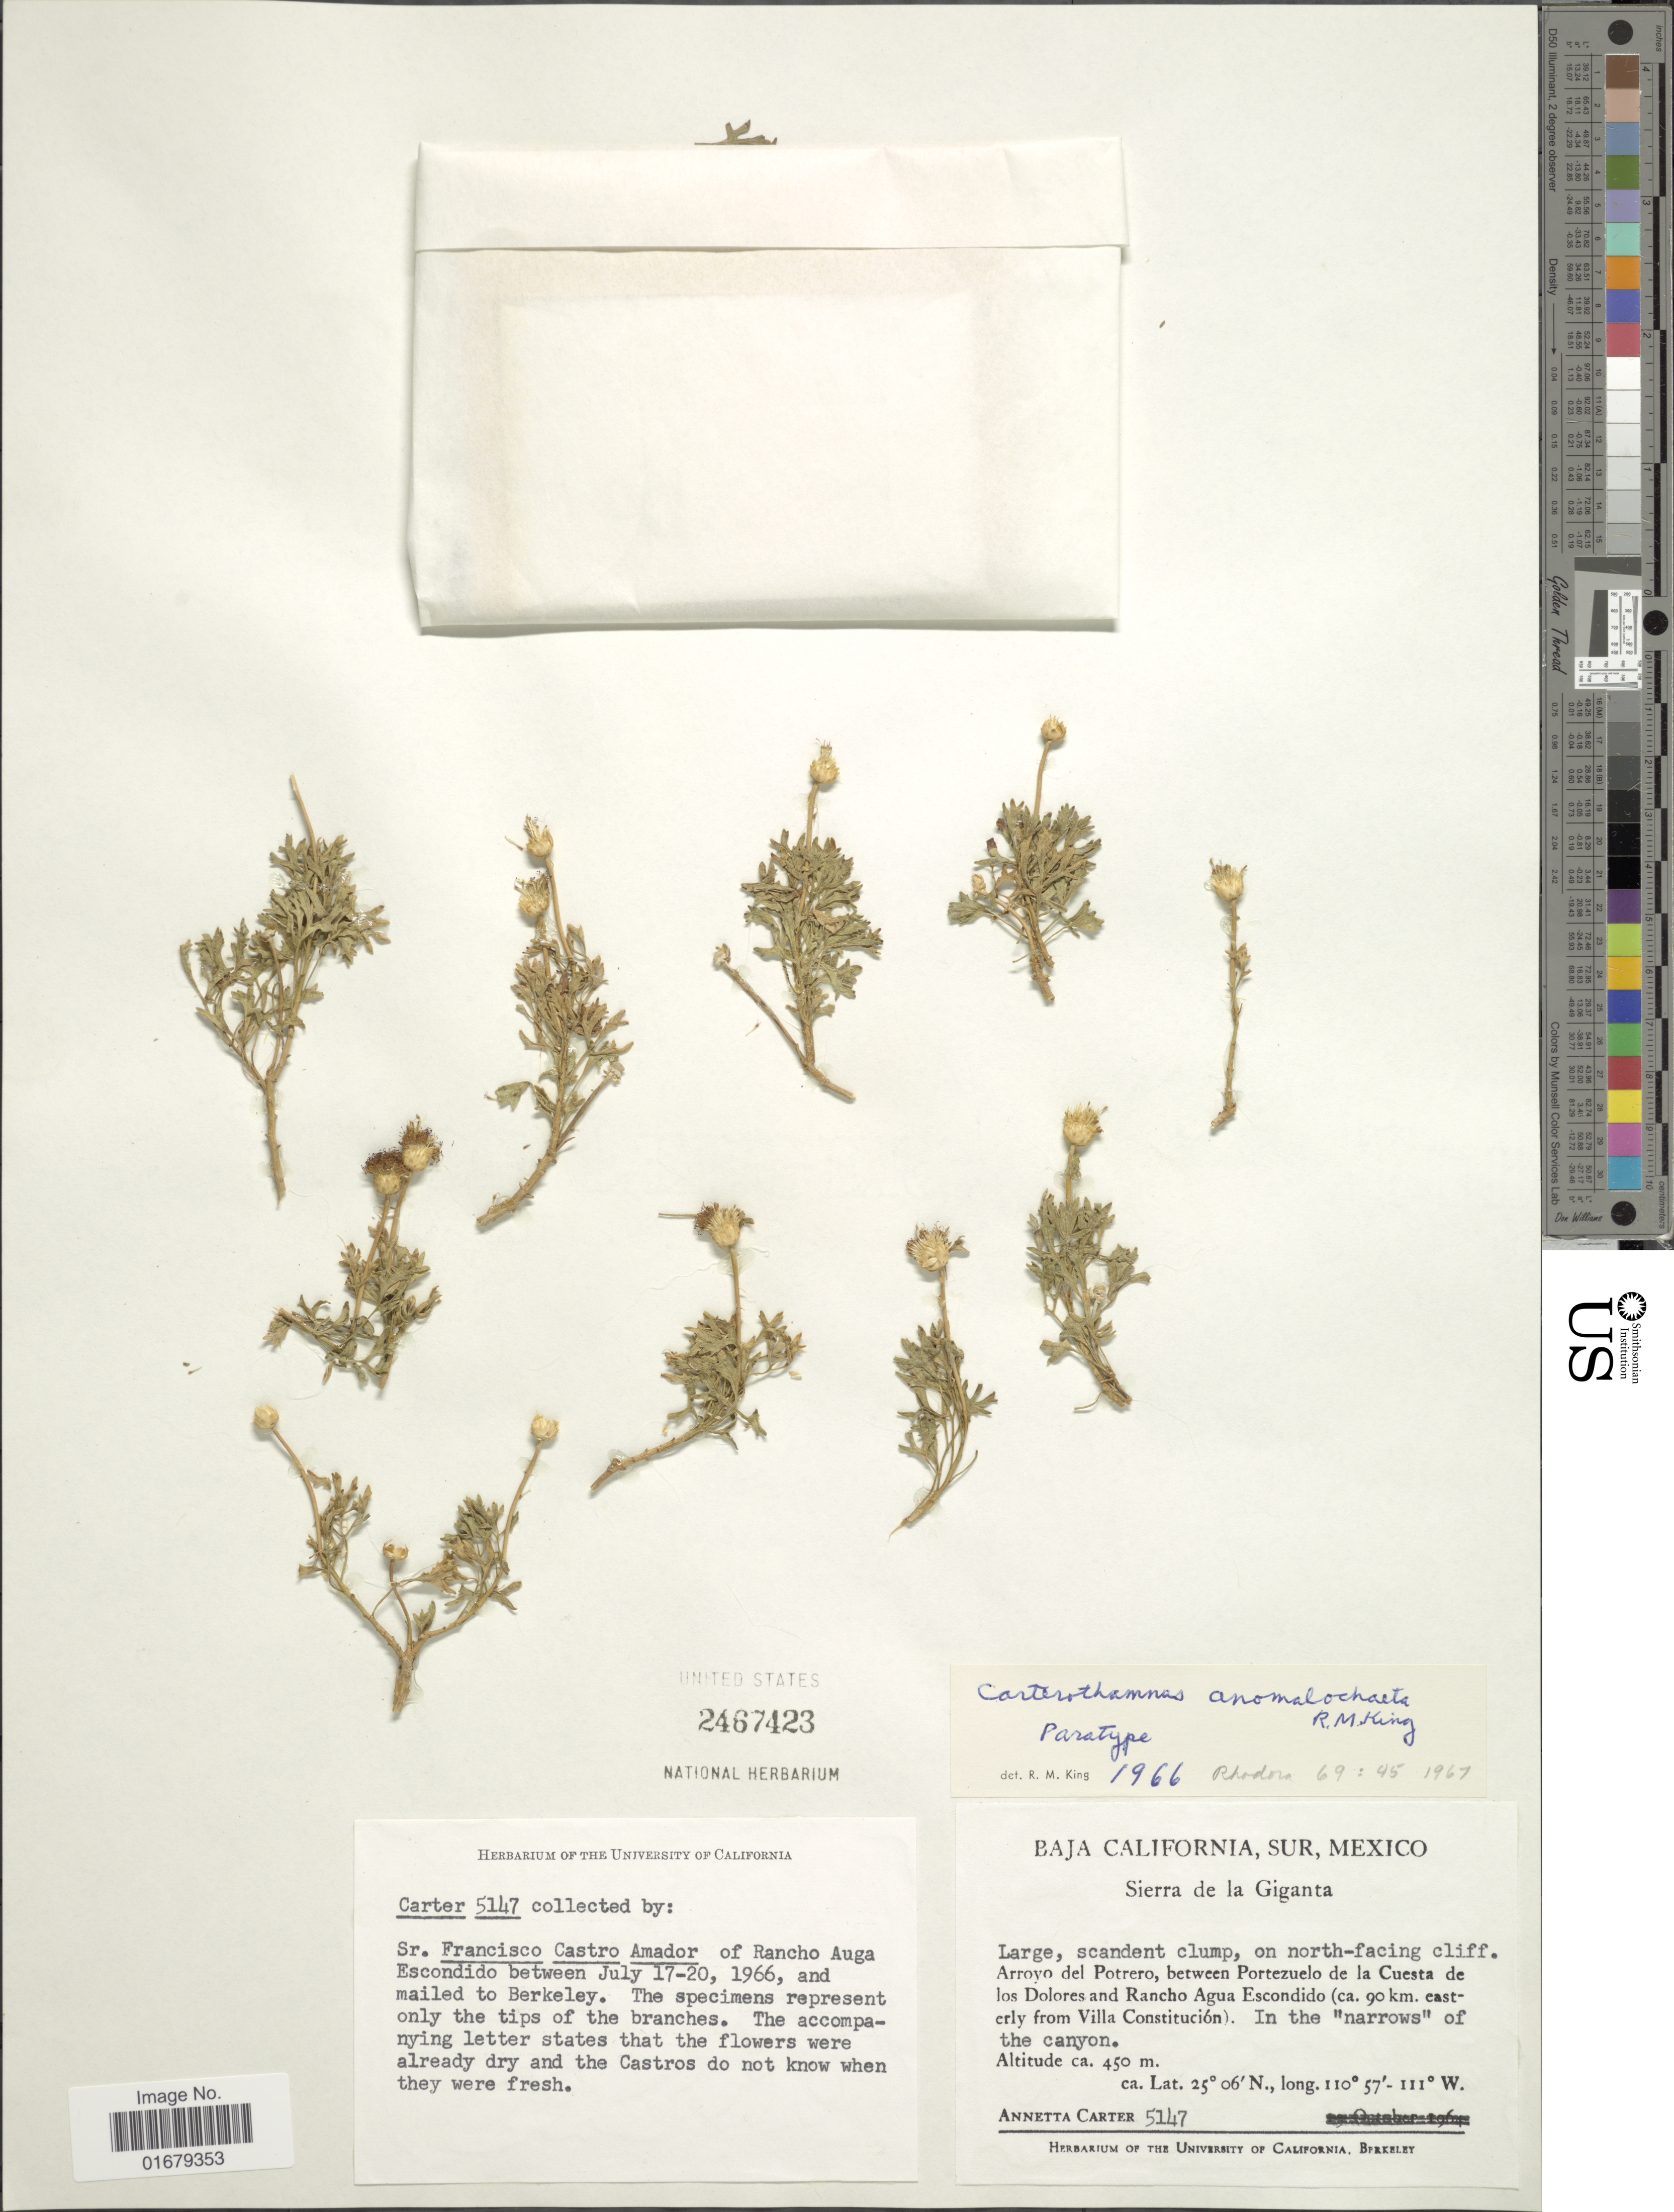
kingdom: Plantae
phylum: Tracheophyta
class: Magnoliopsida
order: Asterales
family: Asteraceae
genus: Carterothamnus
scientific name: Carterothamnus anomalochaeta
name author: R.M. King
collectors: A. Carter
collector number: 5147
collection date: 1966-07-17/1966-07-20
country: Mexico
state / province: Baja California Sur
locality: Sierra de la Giganta, on north - facing cliff. Arroyo del Potrero, between Portezuelo de la Cuesta de Los Dolores and Rancho agua Escondido ( ca. 90 km. easterly from Villa Constitucion )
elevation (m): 450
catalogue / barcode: US 2467423